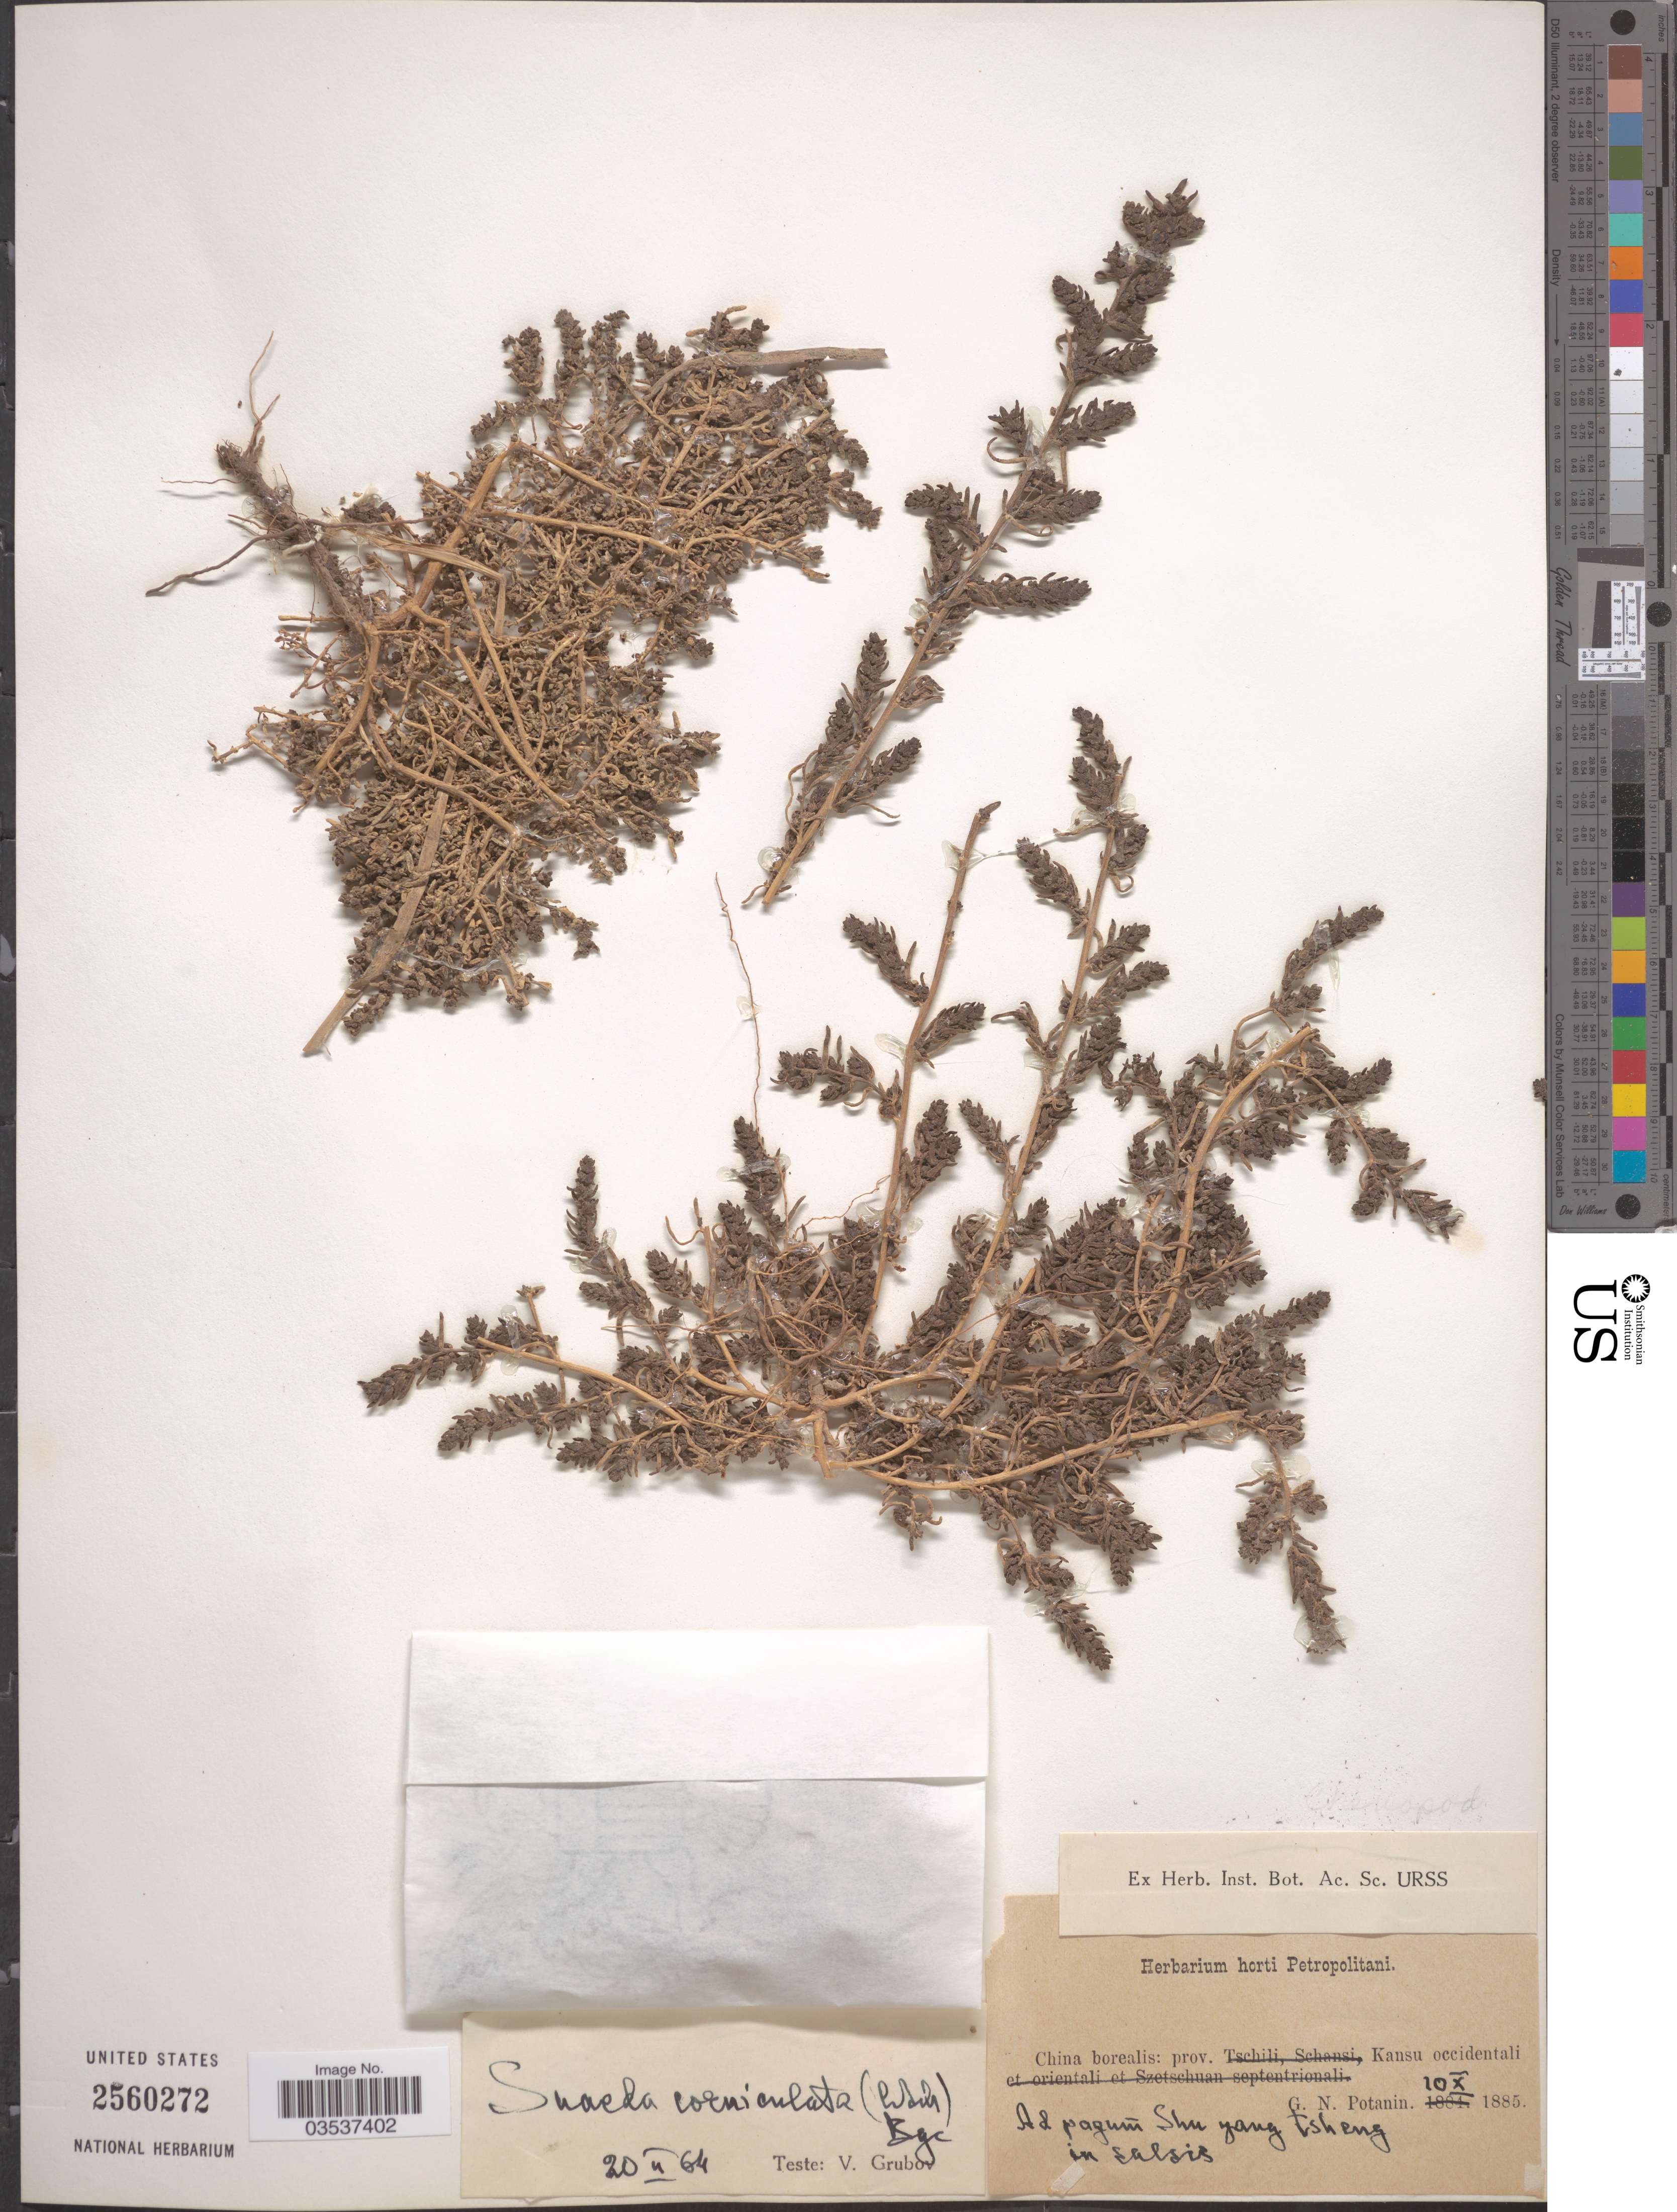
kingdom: Plantae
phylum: Tracheophyta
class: Magnoliopsida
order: Caryophyllales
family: Amaranthaceae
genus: Suaeda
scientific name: Suaeda corniculata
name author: (C.A. Mey.) Bunge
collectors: G. Potanin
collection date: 1885-10-10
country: China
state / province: Gansu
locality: China borealis: prov. Kansu occidentali. Ad pagúm Shu yang tsheng.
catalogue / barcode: US 2560272